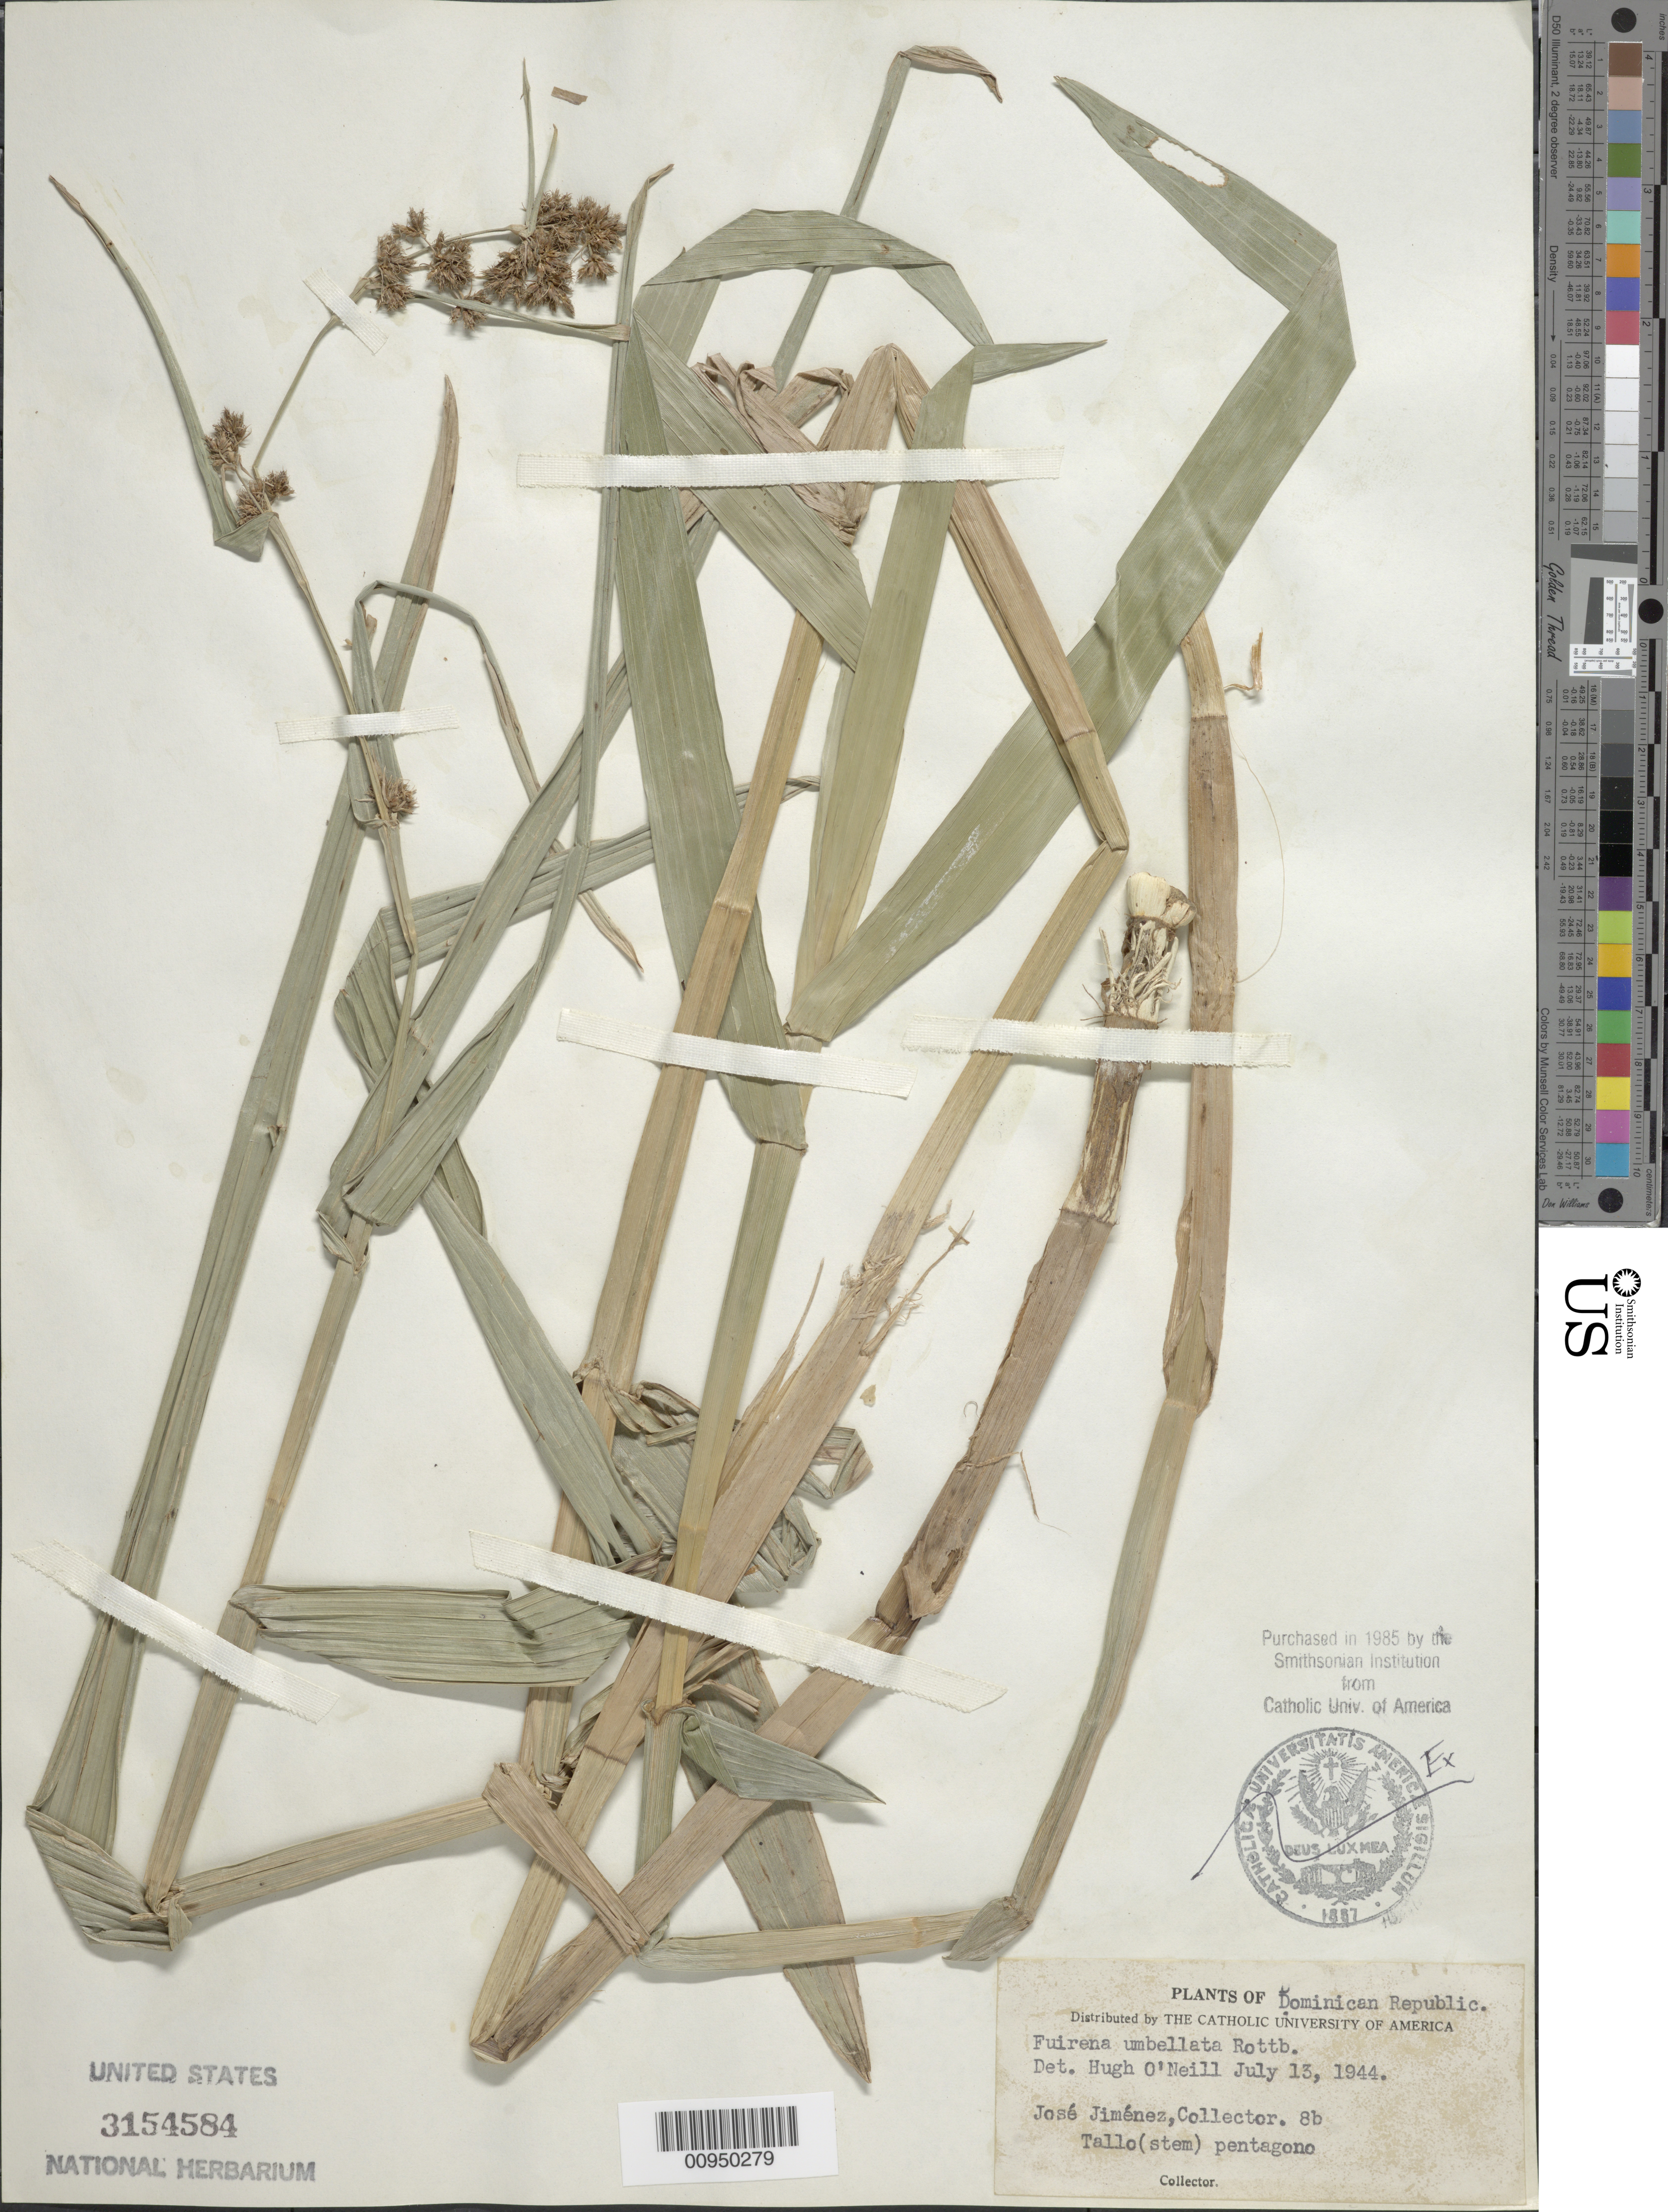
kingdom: Plantae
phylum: Tracheophyta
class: Liliopsida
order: Poales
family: Cyperaceae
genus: Fuirena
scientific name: Fuirena umbellata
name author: Rottb.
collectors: J. J. Jiménez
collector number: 8B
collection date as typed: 13 Jul 1944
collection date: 1944-07-13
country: Dominican Republic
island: Hispaniola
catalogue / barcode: US 3154584